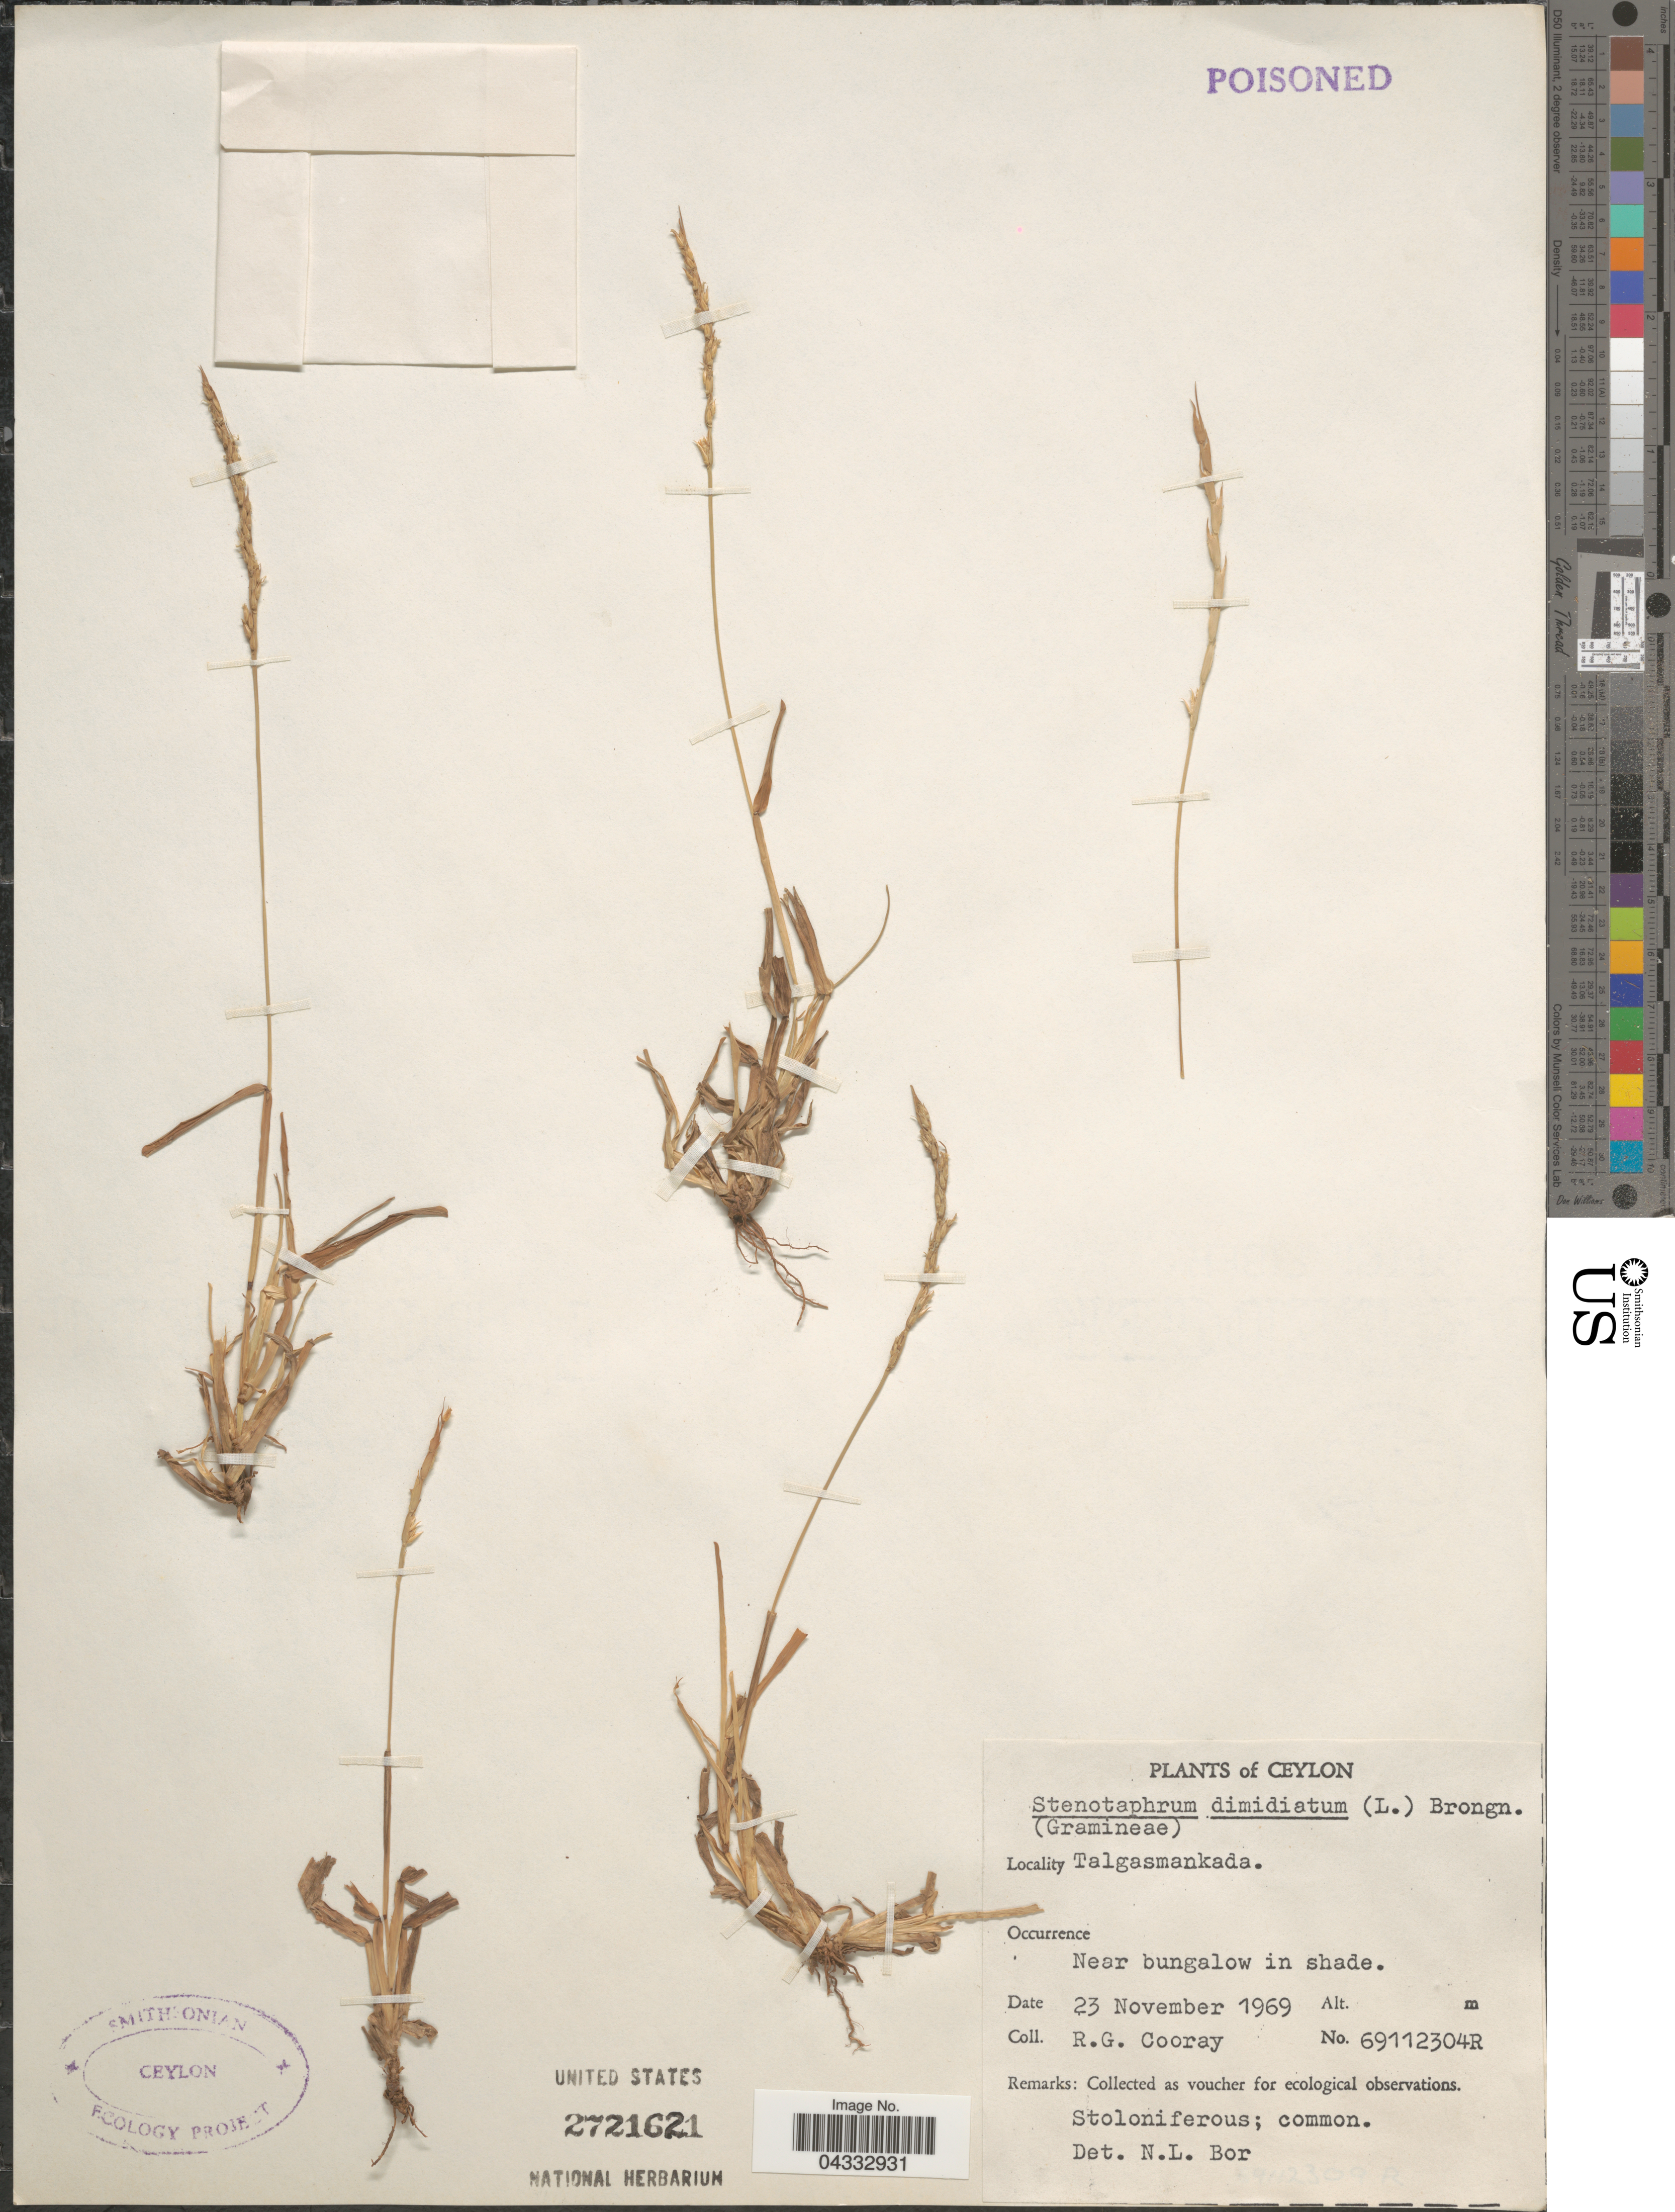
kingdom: Plantae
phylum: Tracheophyta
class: Liliopsida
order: Poales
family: Poaceae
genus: Stenotaphrum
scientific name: Stenotaphrum dimidiatum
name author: (L.) Brongn.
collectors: R. Cooray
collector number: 69112304R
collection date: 1969-11-23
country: Sri Lanka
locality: Ceylon. Talgasmankada. Near bungalow in shade.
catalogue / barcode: US 2721621